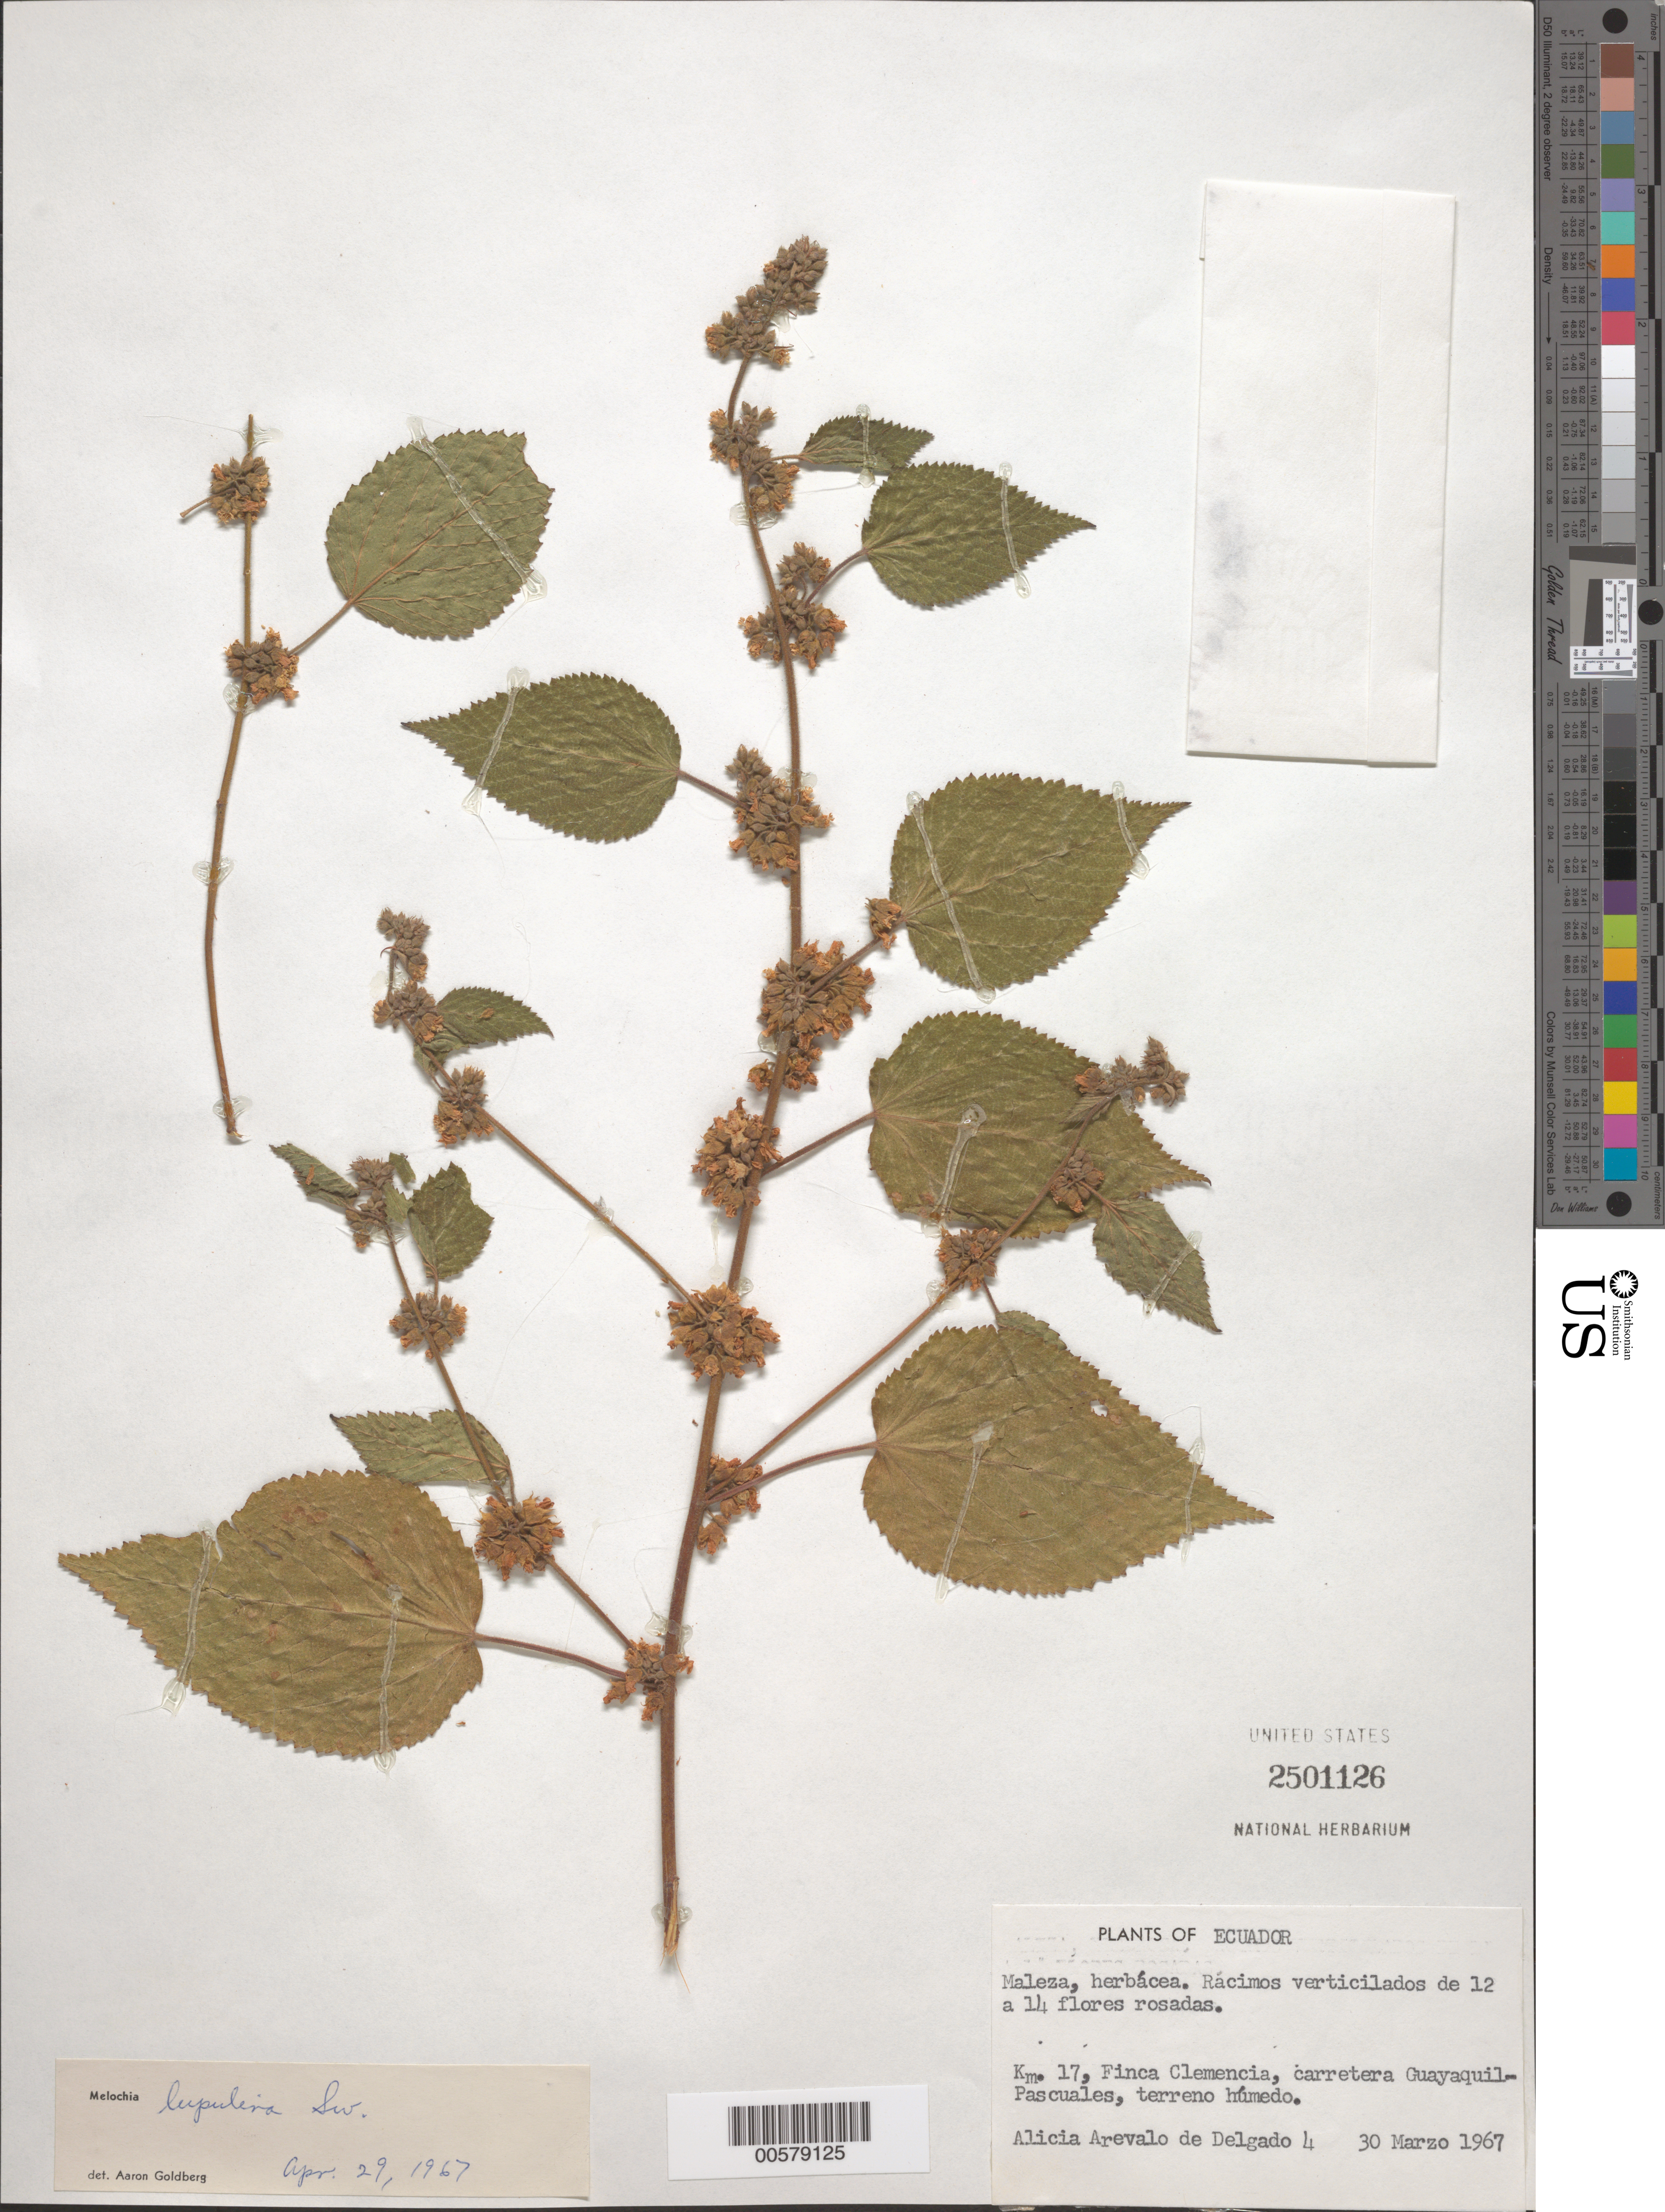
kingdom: Plantae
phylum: Tracheophyta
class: Magnoliopsida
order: Malvales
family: Malvaceae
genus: Melochia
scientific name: Melochia lupulina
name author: Sw.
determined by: Goldberg, Aaron, (US), NMNH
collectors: A. A. Delgado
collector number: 4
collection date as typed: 30 Mar 1967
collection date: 1967-03-30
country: Ecuador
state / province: Guayas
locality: Km 17, Finca Clemencia, Carretera Guayaquil-Pascuales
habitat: Terreno húmedo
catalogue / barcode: US 2501126